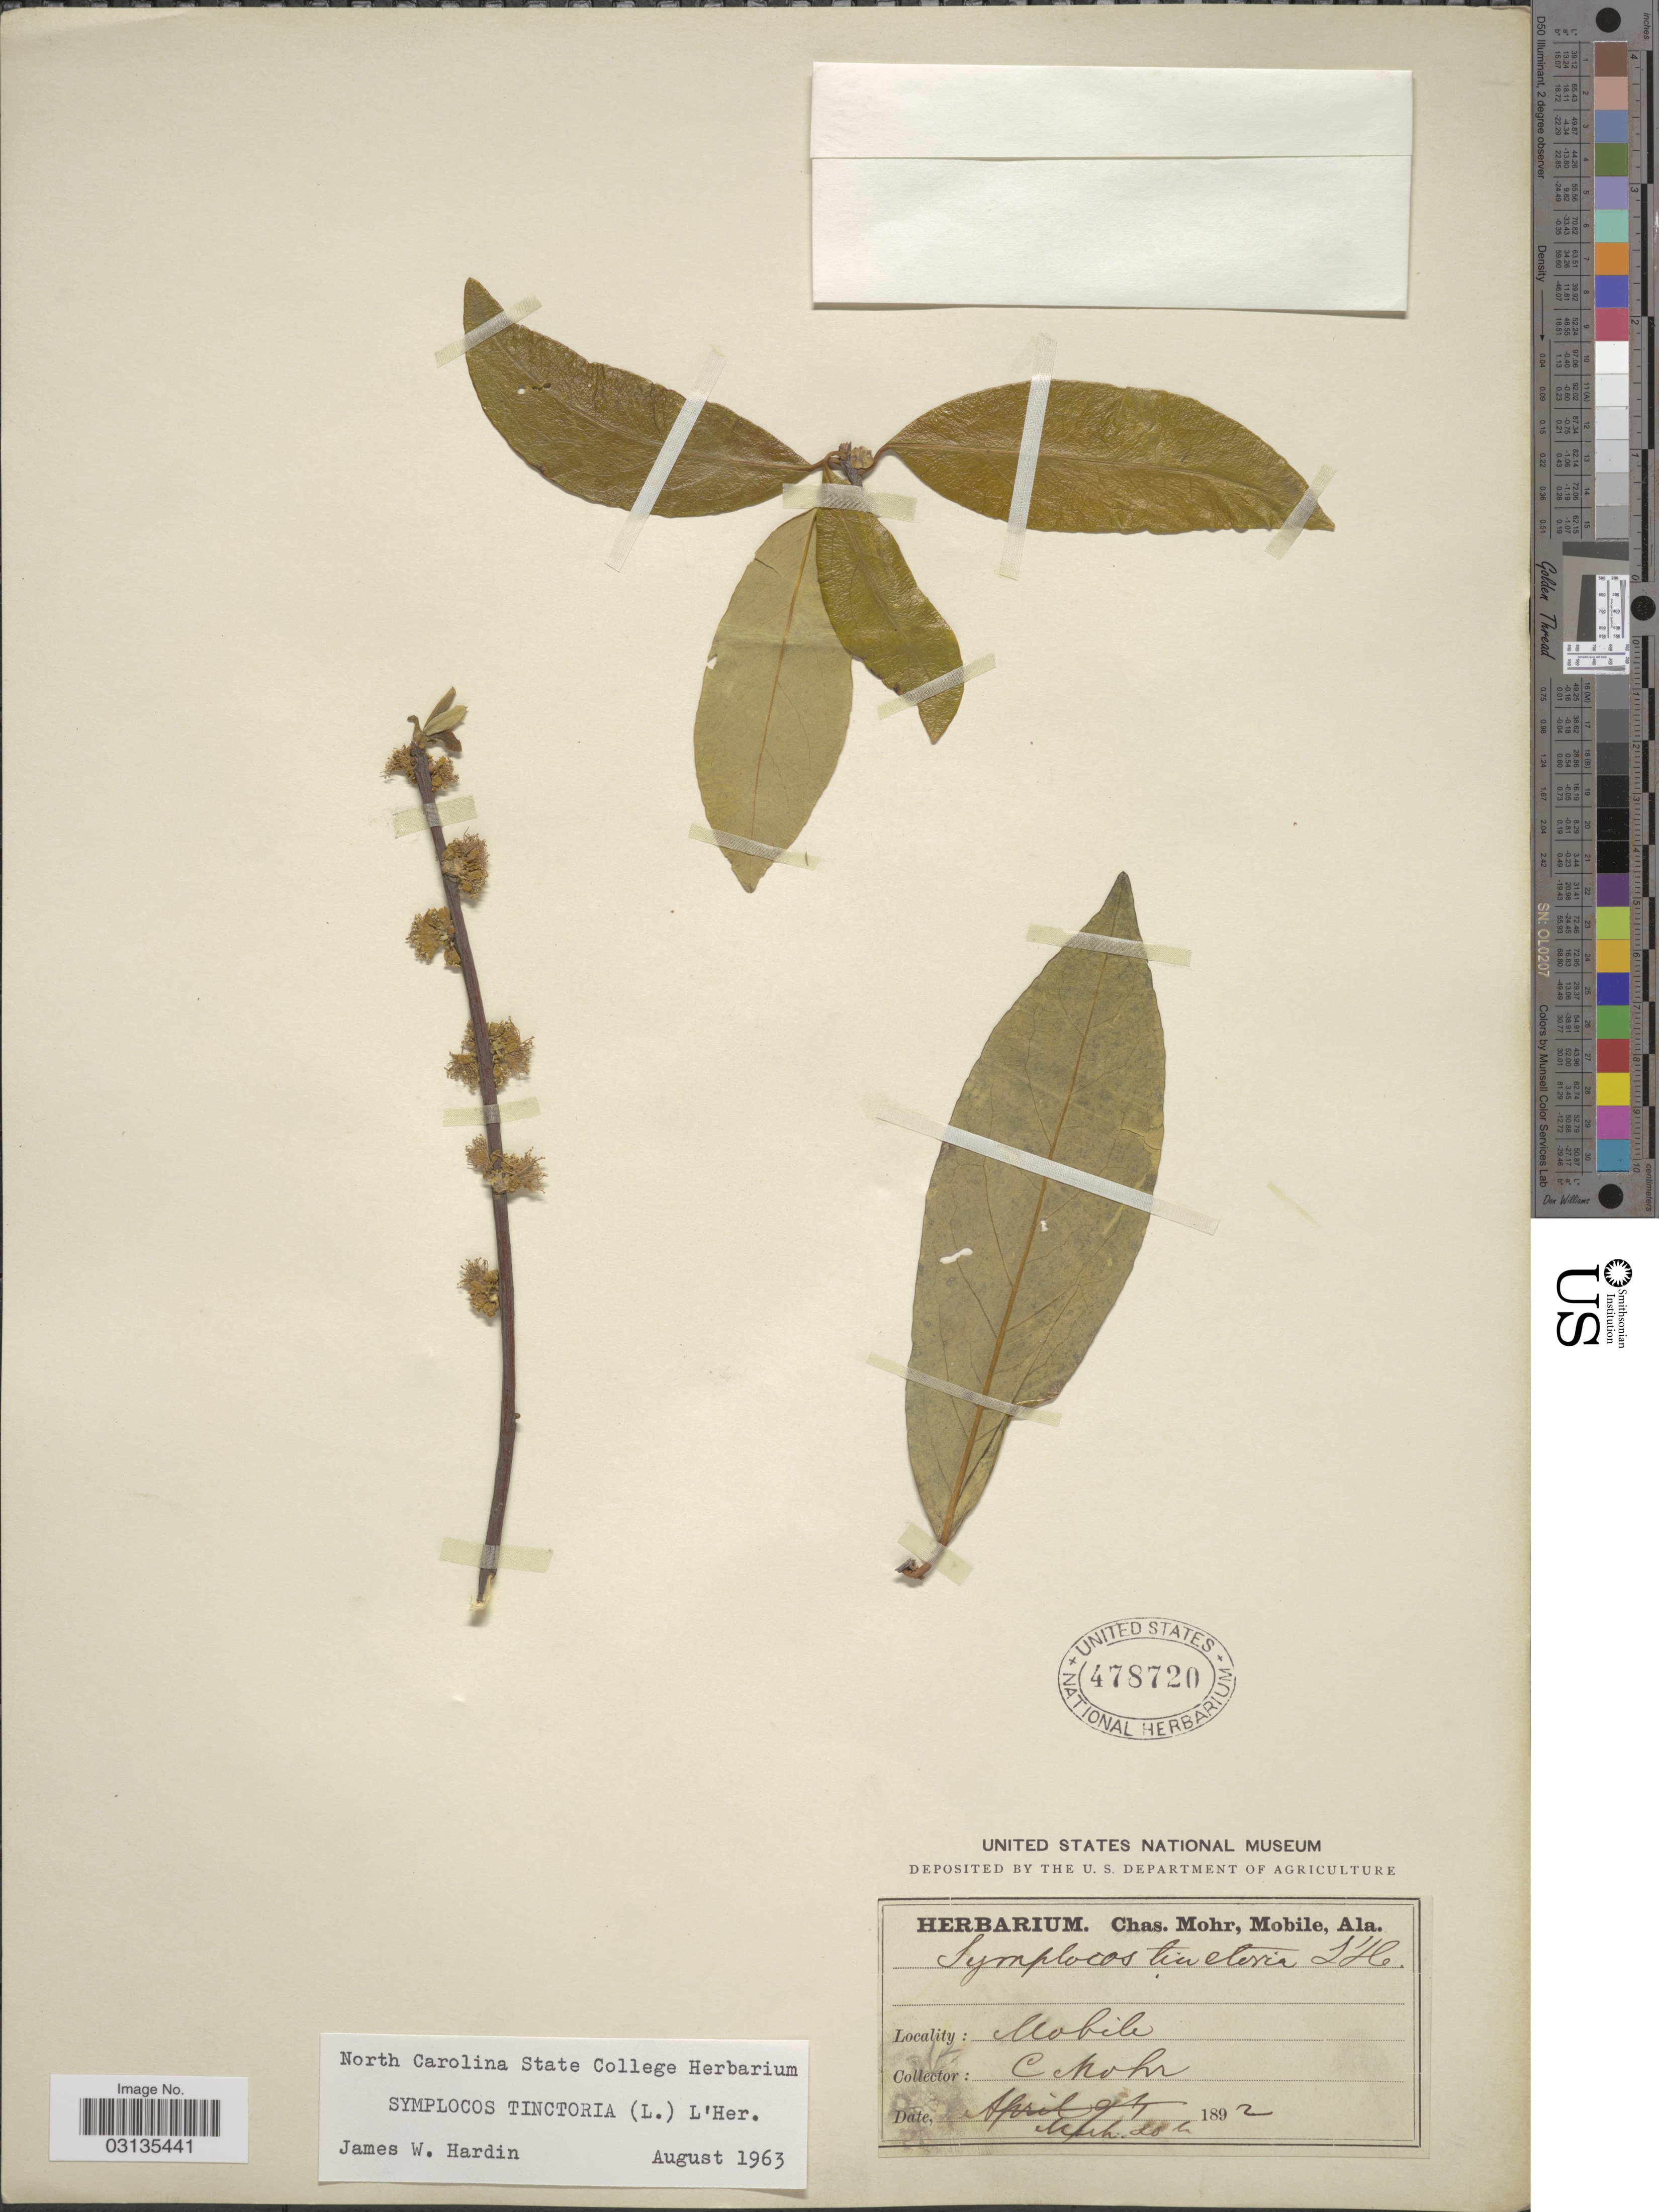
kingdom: Plantae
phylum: Tracheophyta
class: Magnoliopsida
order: Ericales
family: Symplocaceae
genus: Symplocos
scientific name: Symplocos tinctoria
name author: (L.) L'Hér.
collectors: Mohr, C. T. (herbarium)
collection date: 1892-03-20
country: United States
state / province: Alabama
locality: Mobile.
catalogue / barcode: US 478720